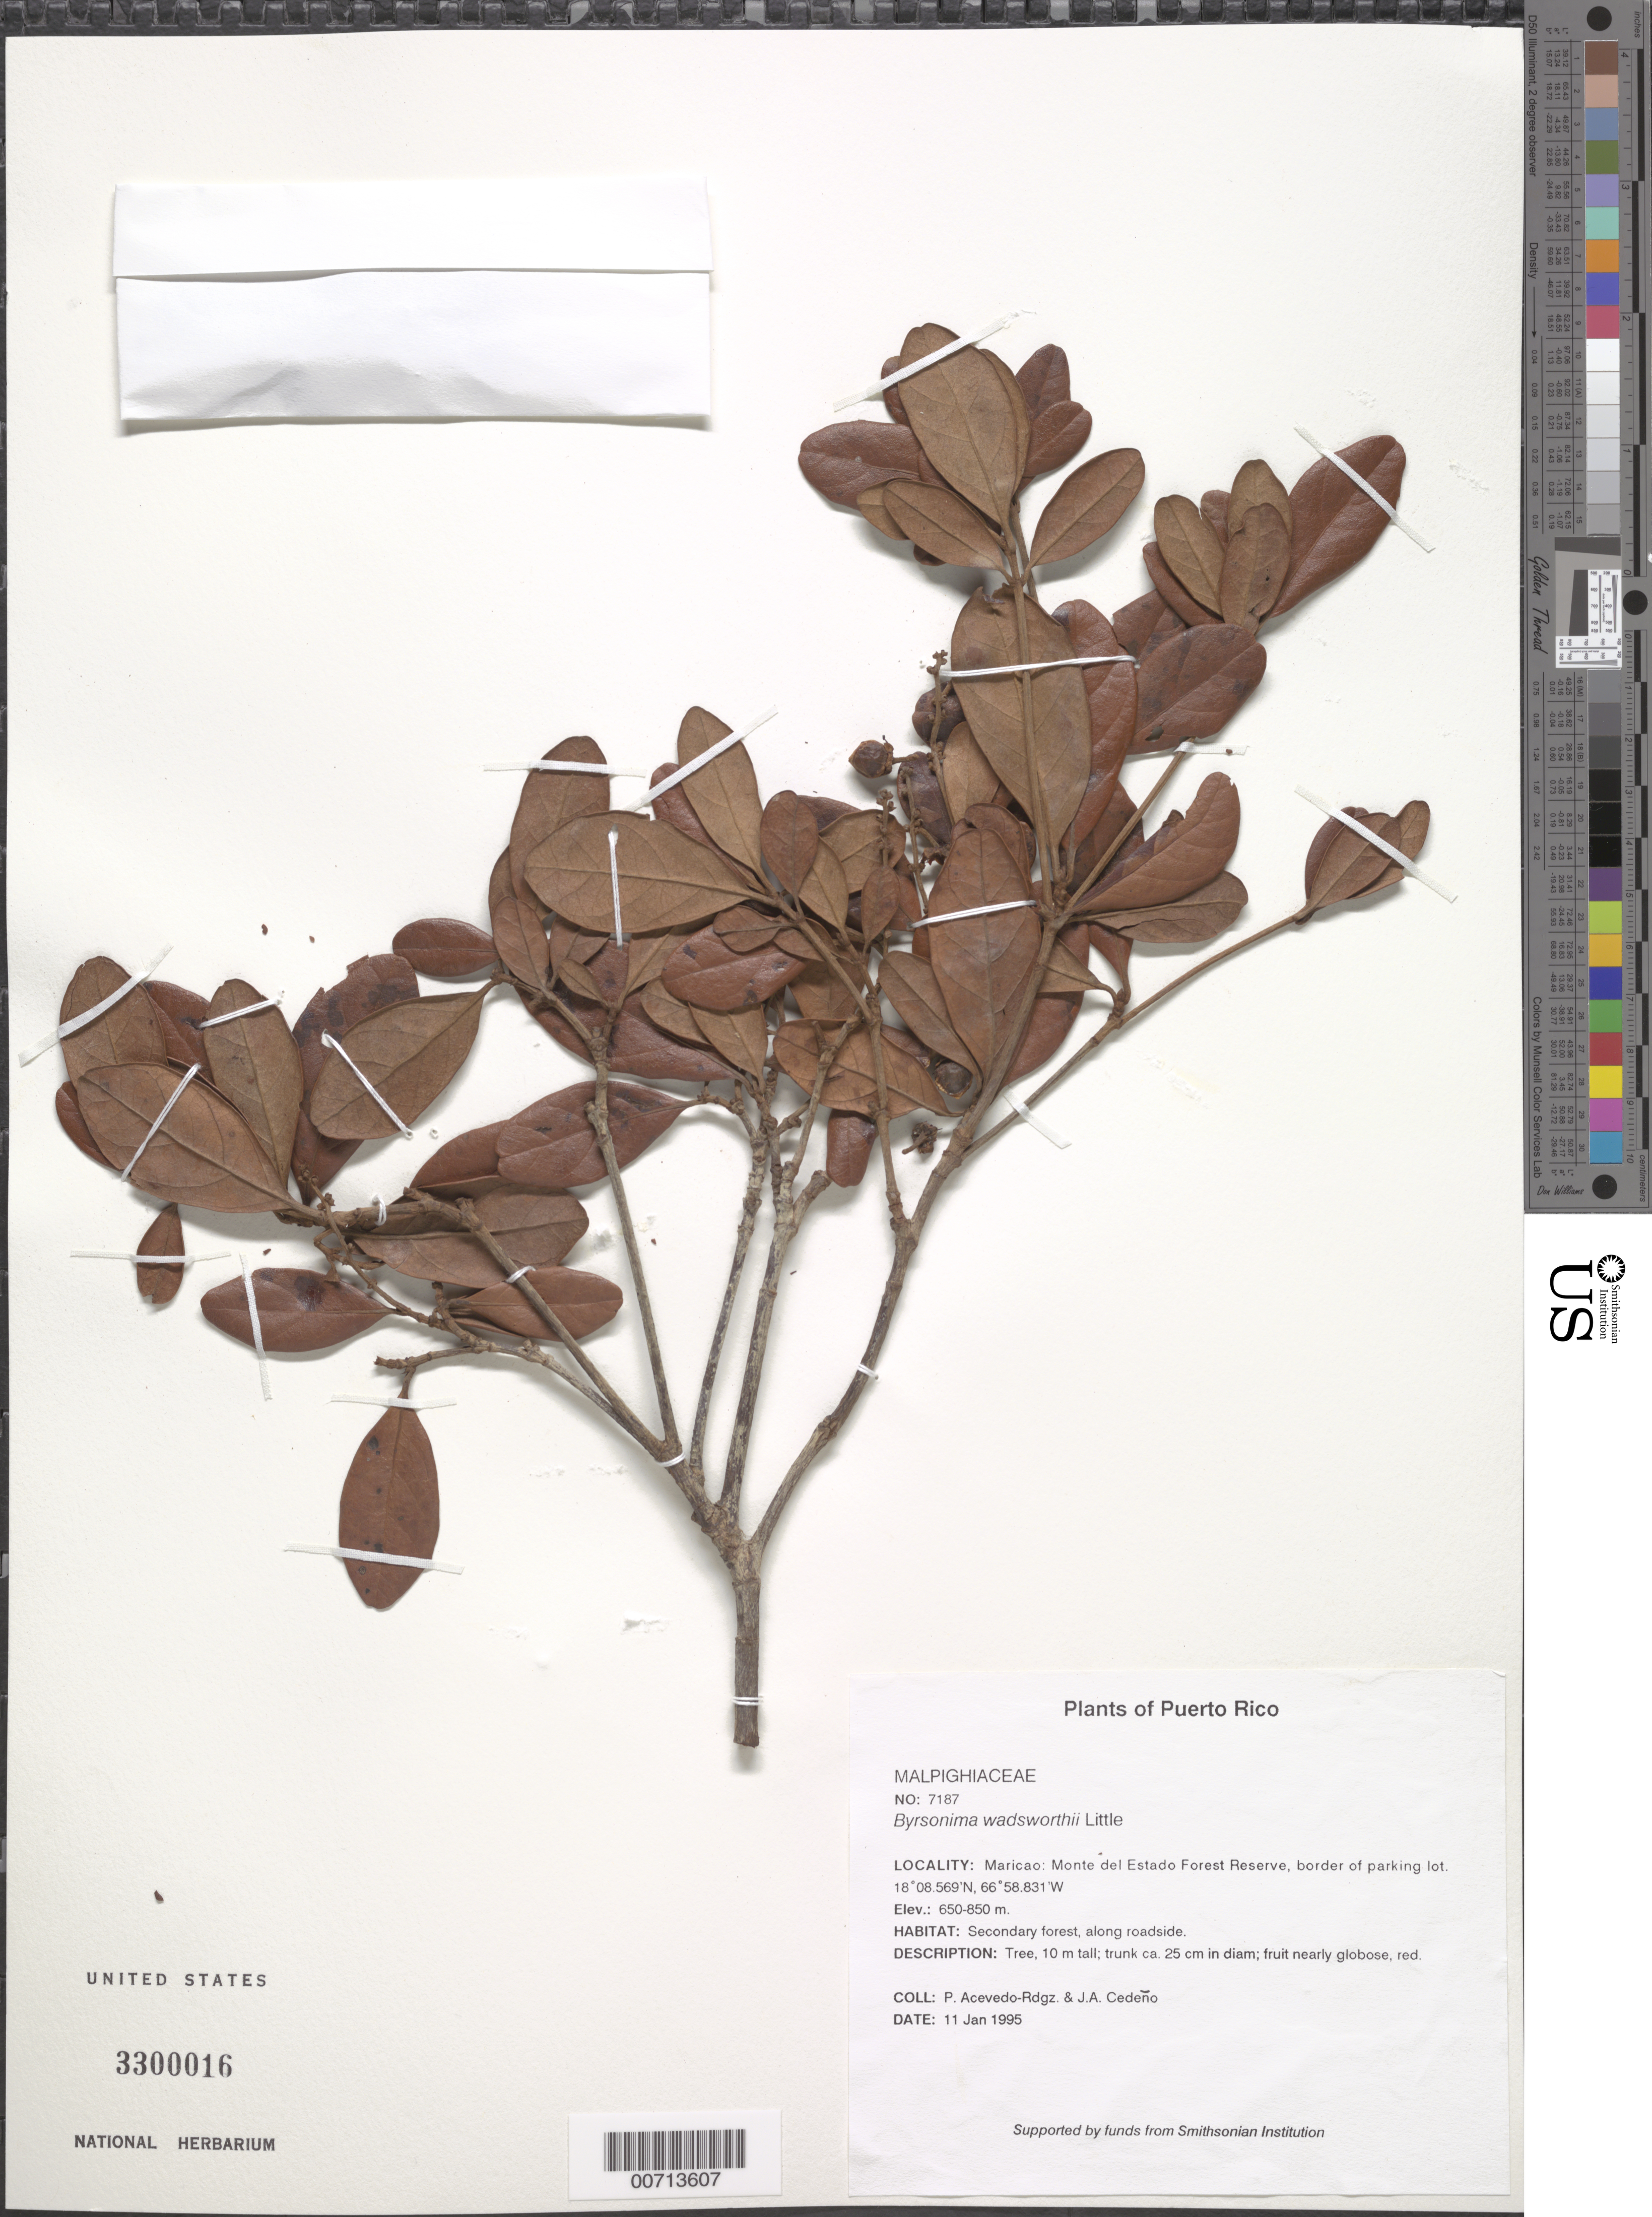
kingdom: Plantae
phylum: Tracheophyta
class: Magnoliopsida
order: Malpighiales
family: Malpighiaceae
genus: Byrsonima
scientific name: Byrsonima wadsworthii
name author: Little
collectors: P. Acevedo-Rodr. & J. A. Cedeño M.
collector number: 7187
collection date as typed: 11 Jan 1995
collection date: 1995-01-11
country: Puerto Rico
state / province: Maricao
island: Puerto Rico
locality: Maricao: Monte del Estado Forest Reserve, border of parking lot.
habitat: Secondary forest, along roadside.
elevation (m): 650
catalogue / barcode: US 3300016